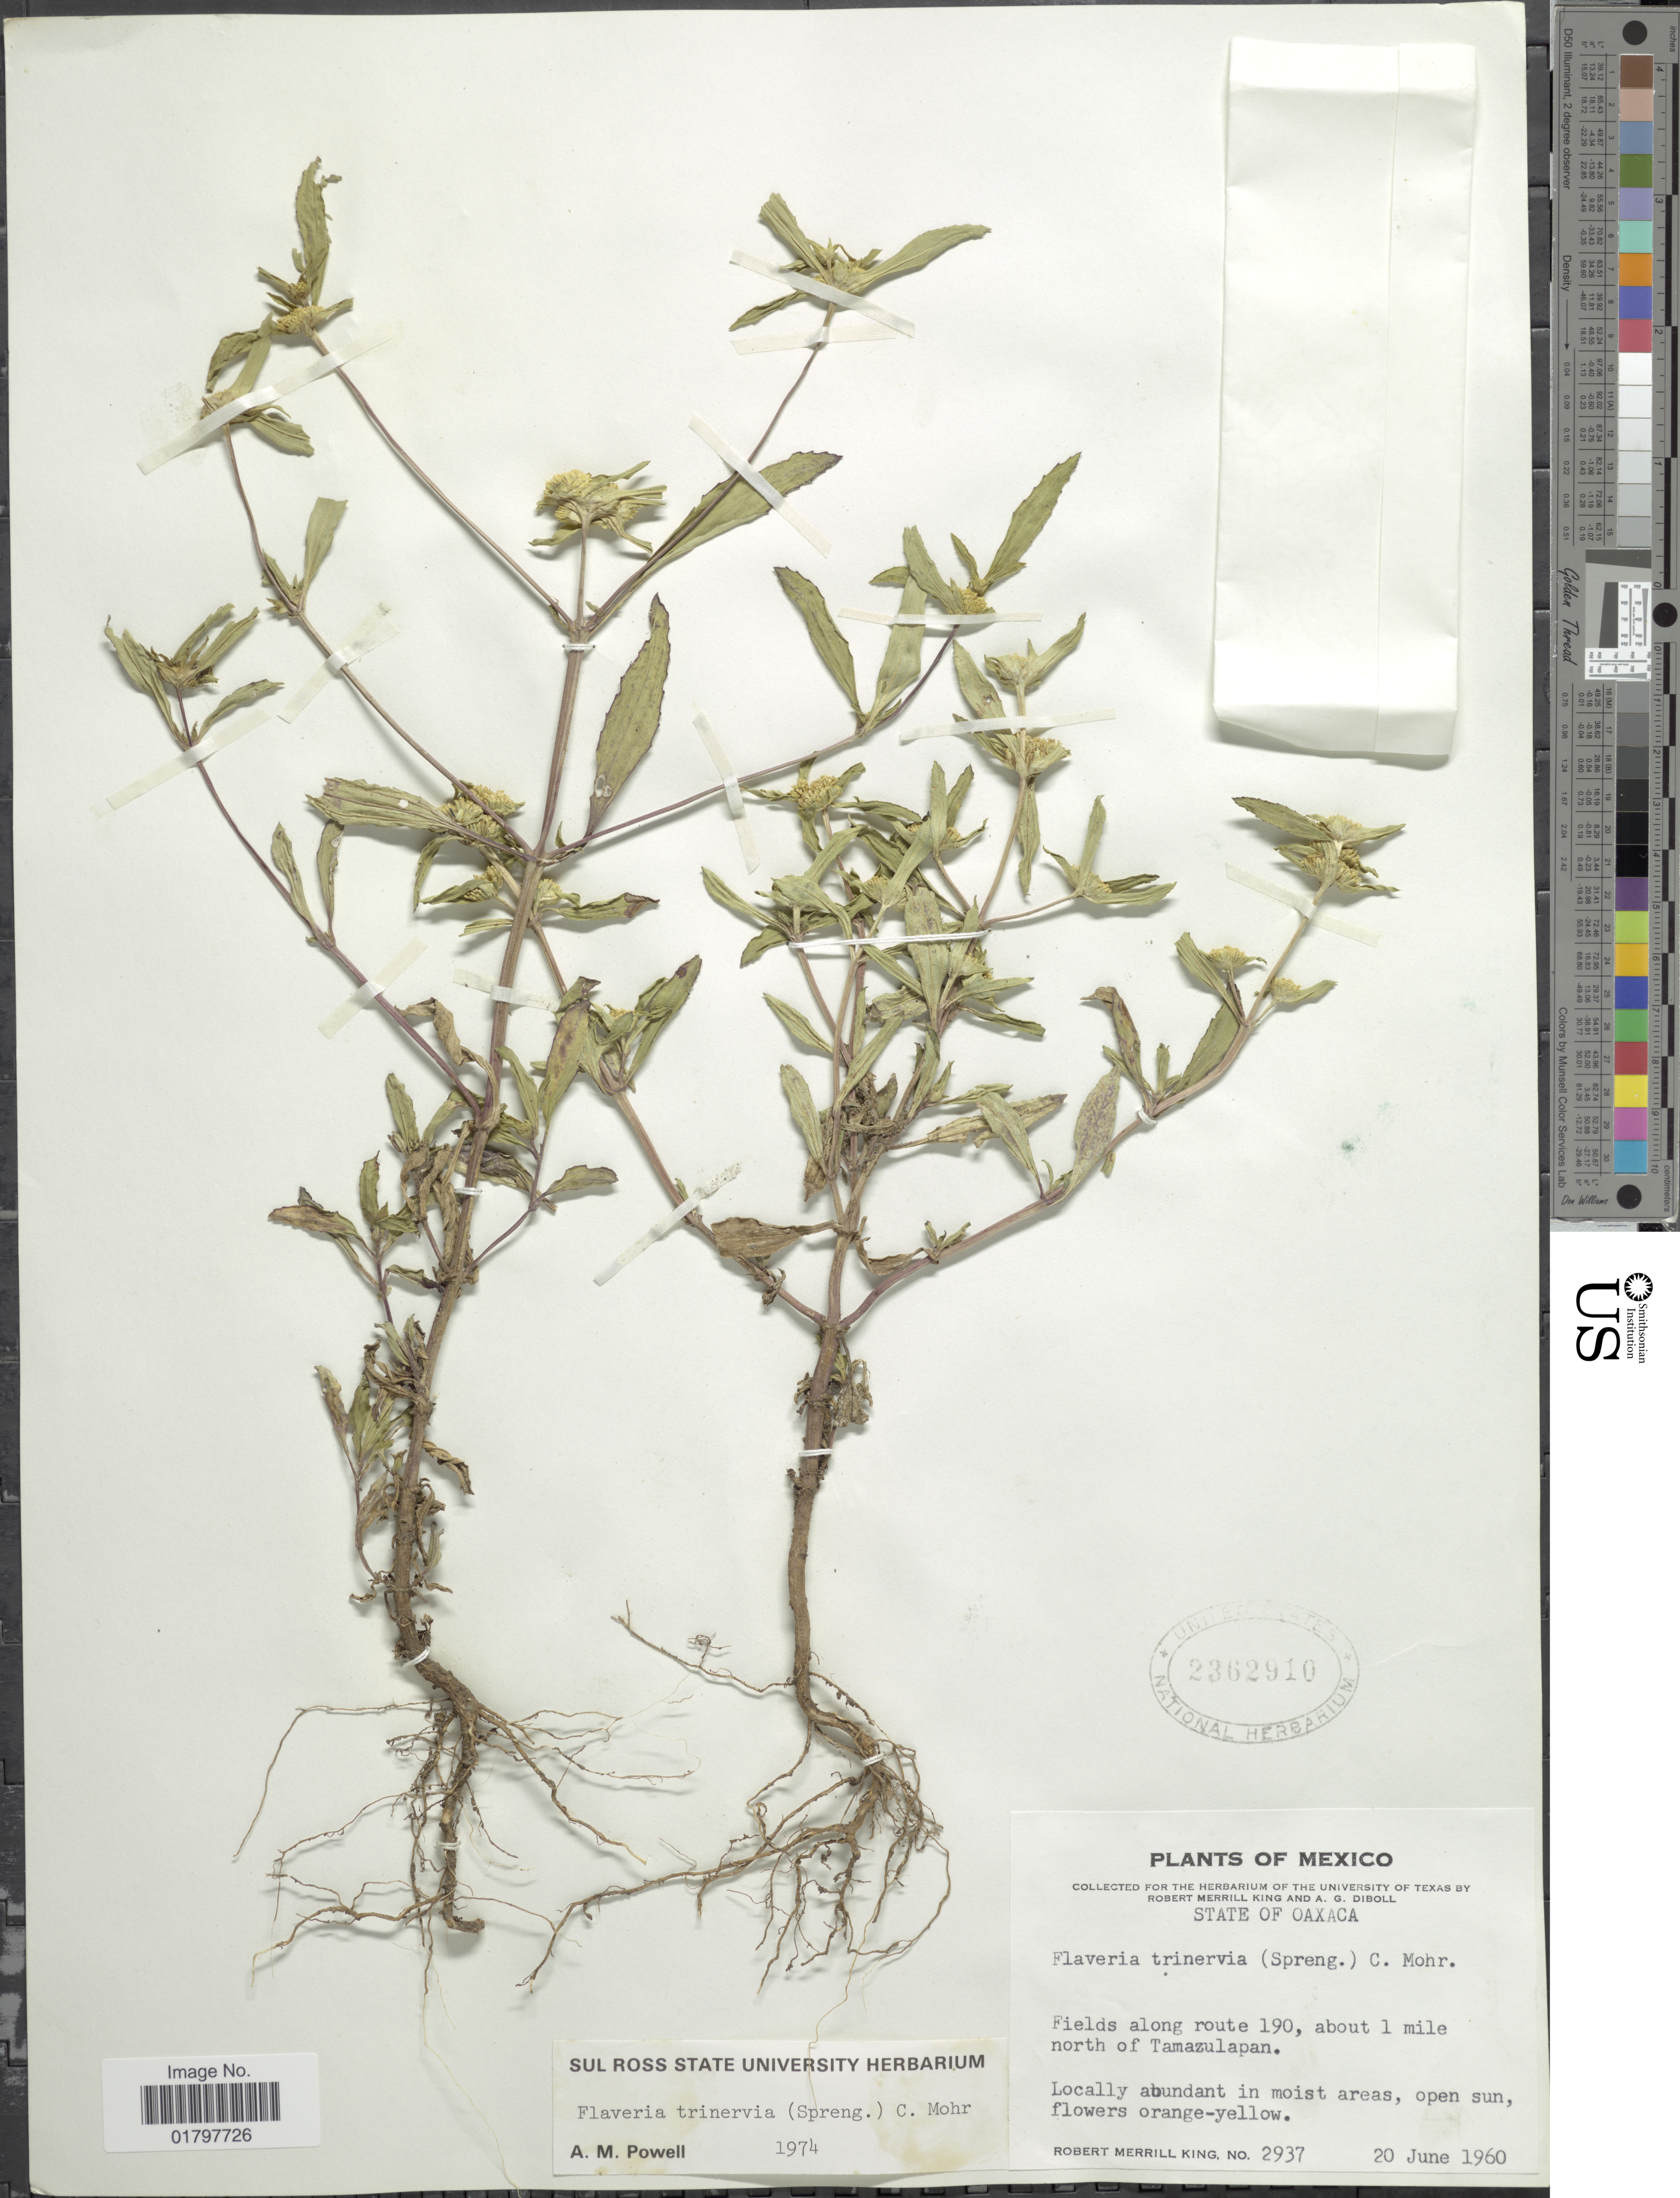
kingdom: Plantae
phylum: Tracheophyta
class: Magnoliopsida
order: Asterales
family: Asteraceae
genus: Flaveria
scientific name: Flaveria trinervia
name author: (Spreng.) C. Mohr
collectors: R. M. King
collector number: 2937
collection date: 1960-06-20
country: Mexico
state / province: Oaxaca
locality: State of Oaxaca. Fields along route 190, about 1 mile north of Tamazulapan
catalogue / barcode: US 2362910